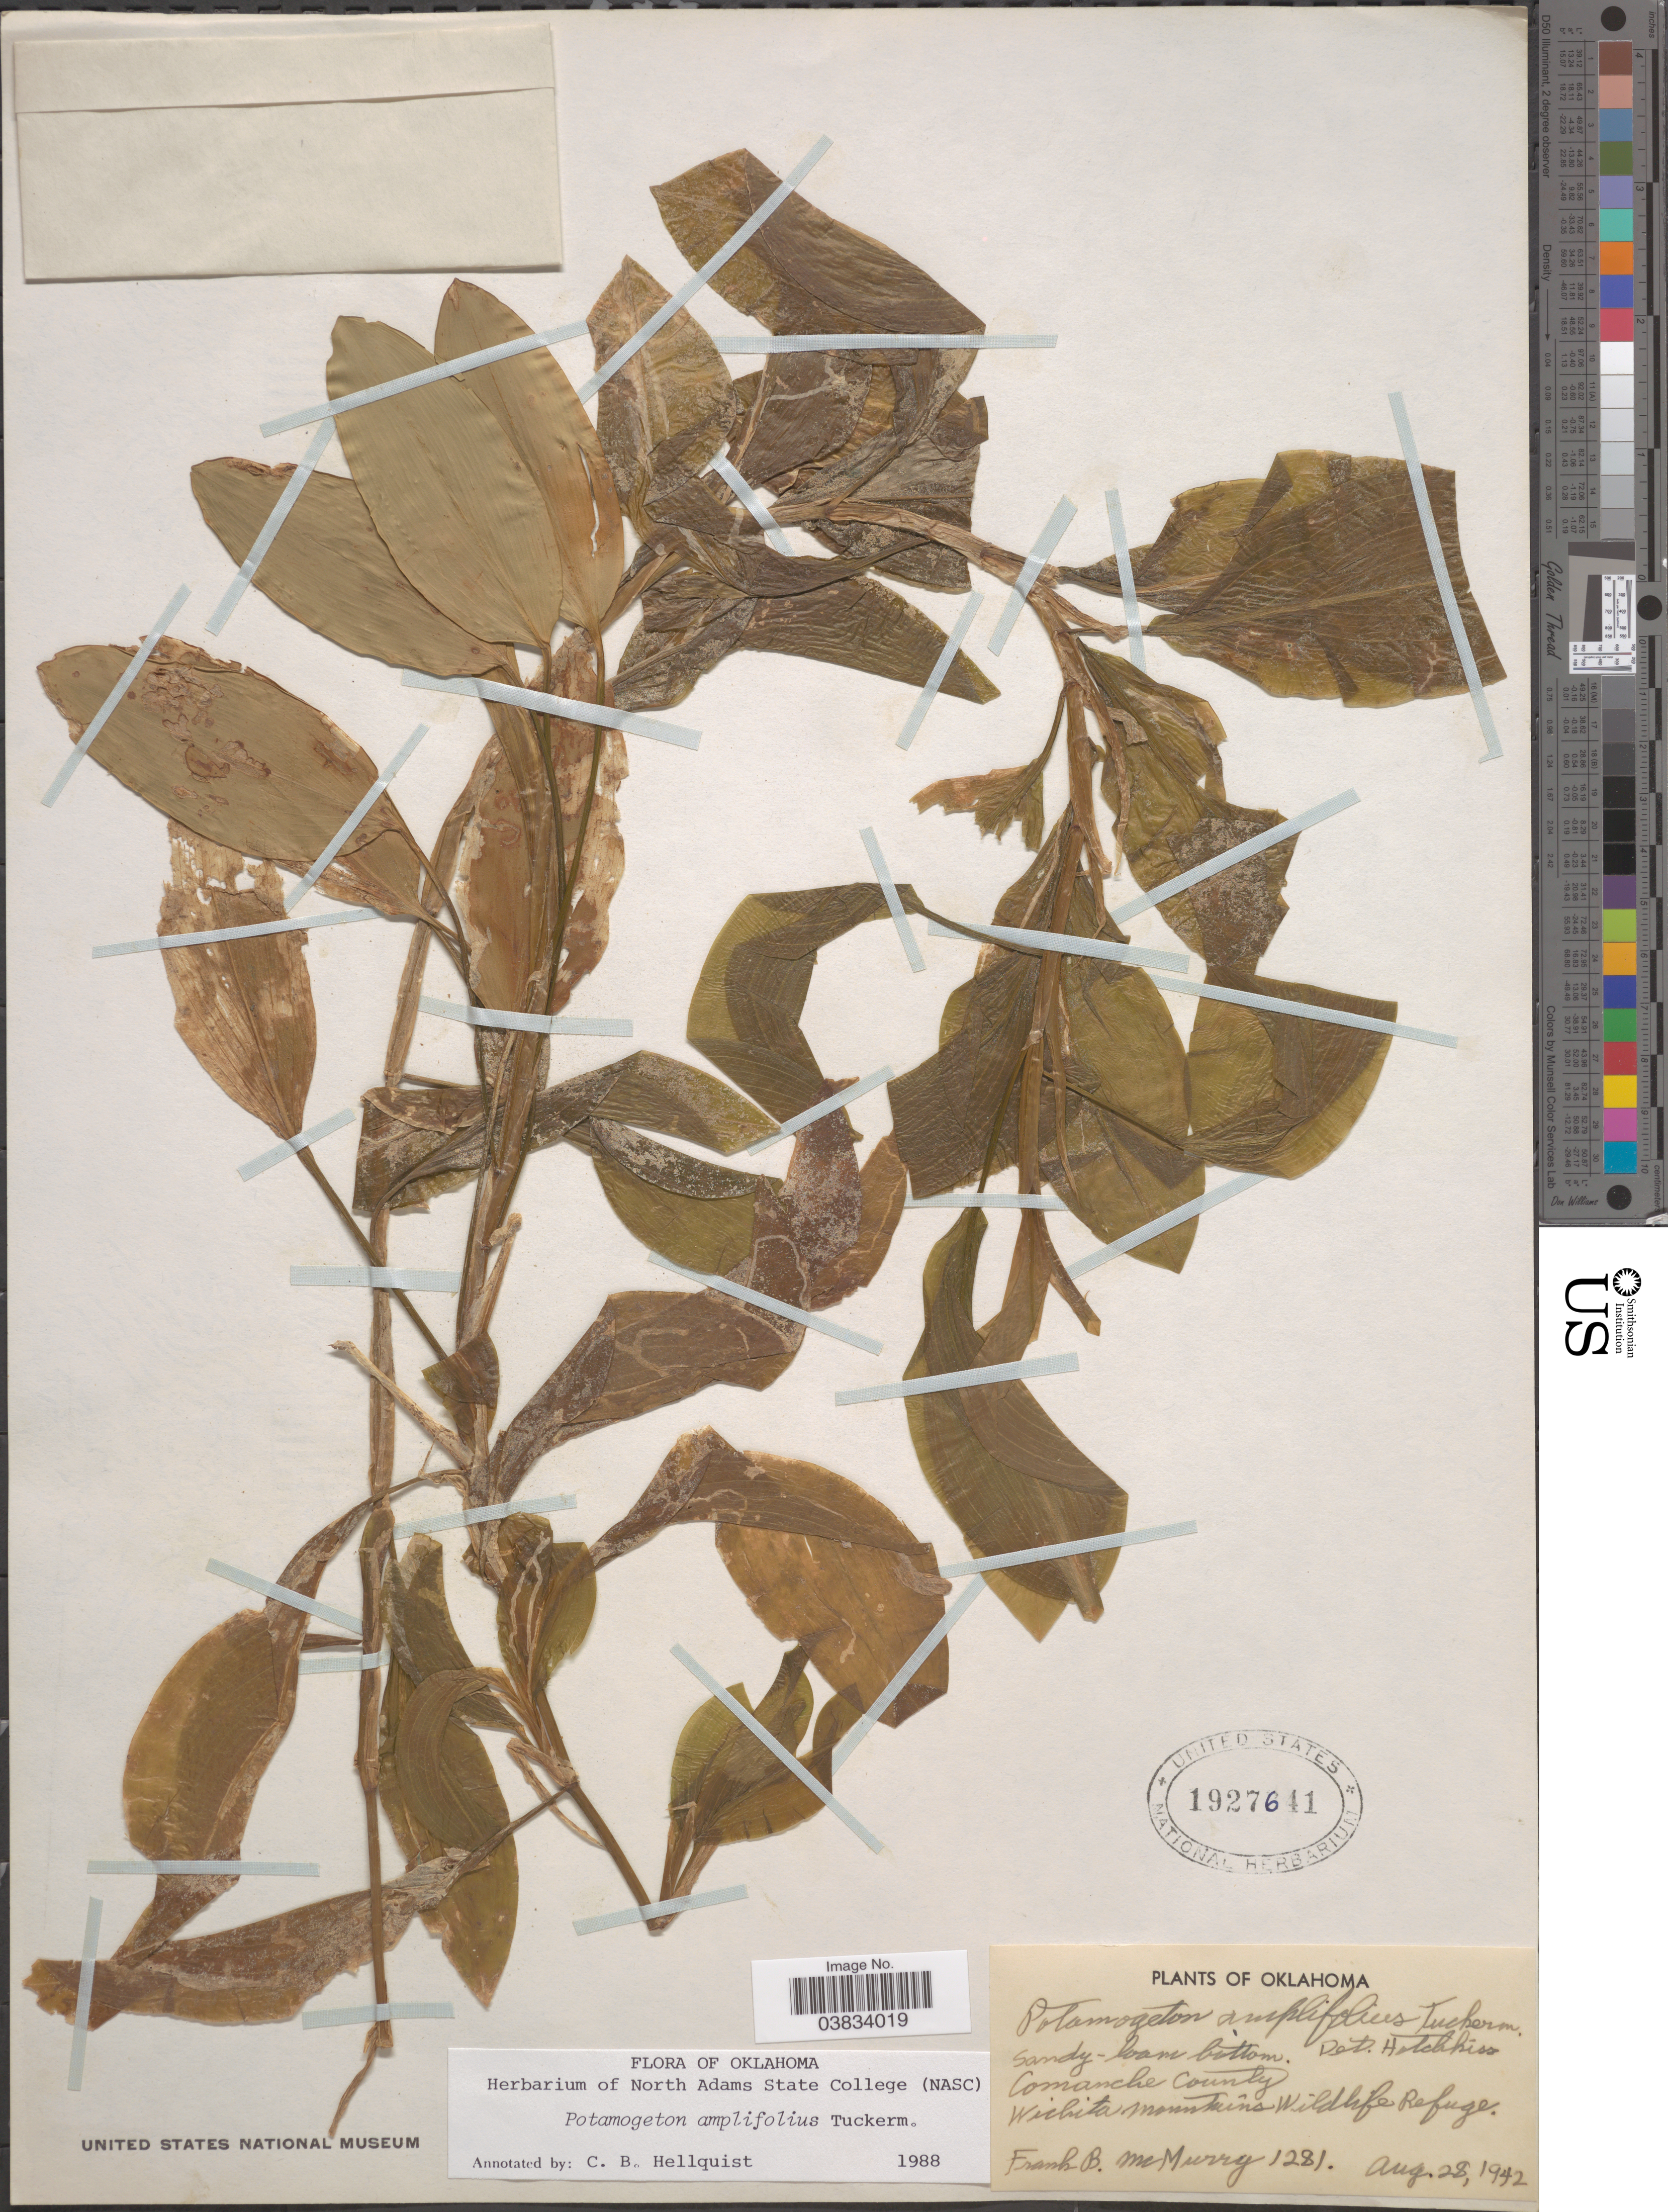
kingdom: Plantae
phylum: Tracheophyta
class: Liliopsida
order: Alismatales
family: Potamogetonaceae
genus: Potamogeton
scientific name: Potamogeton amplifolius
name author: Tuckerm.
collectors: F. B. McMurry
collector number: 1281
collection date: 1942-08-28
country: United States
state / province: Oklahoma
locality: Comanche County. Wichita Mountains Wildlife Refuge.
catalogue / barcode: US 1927641